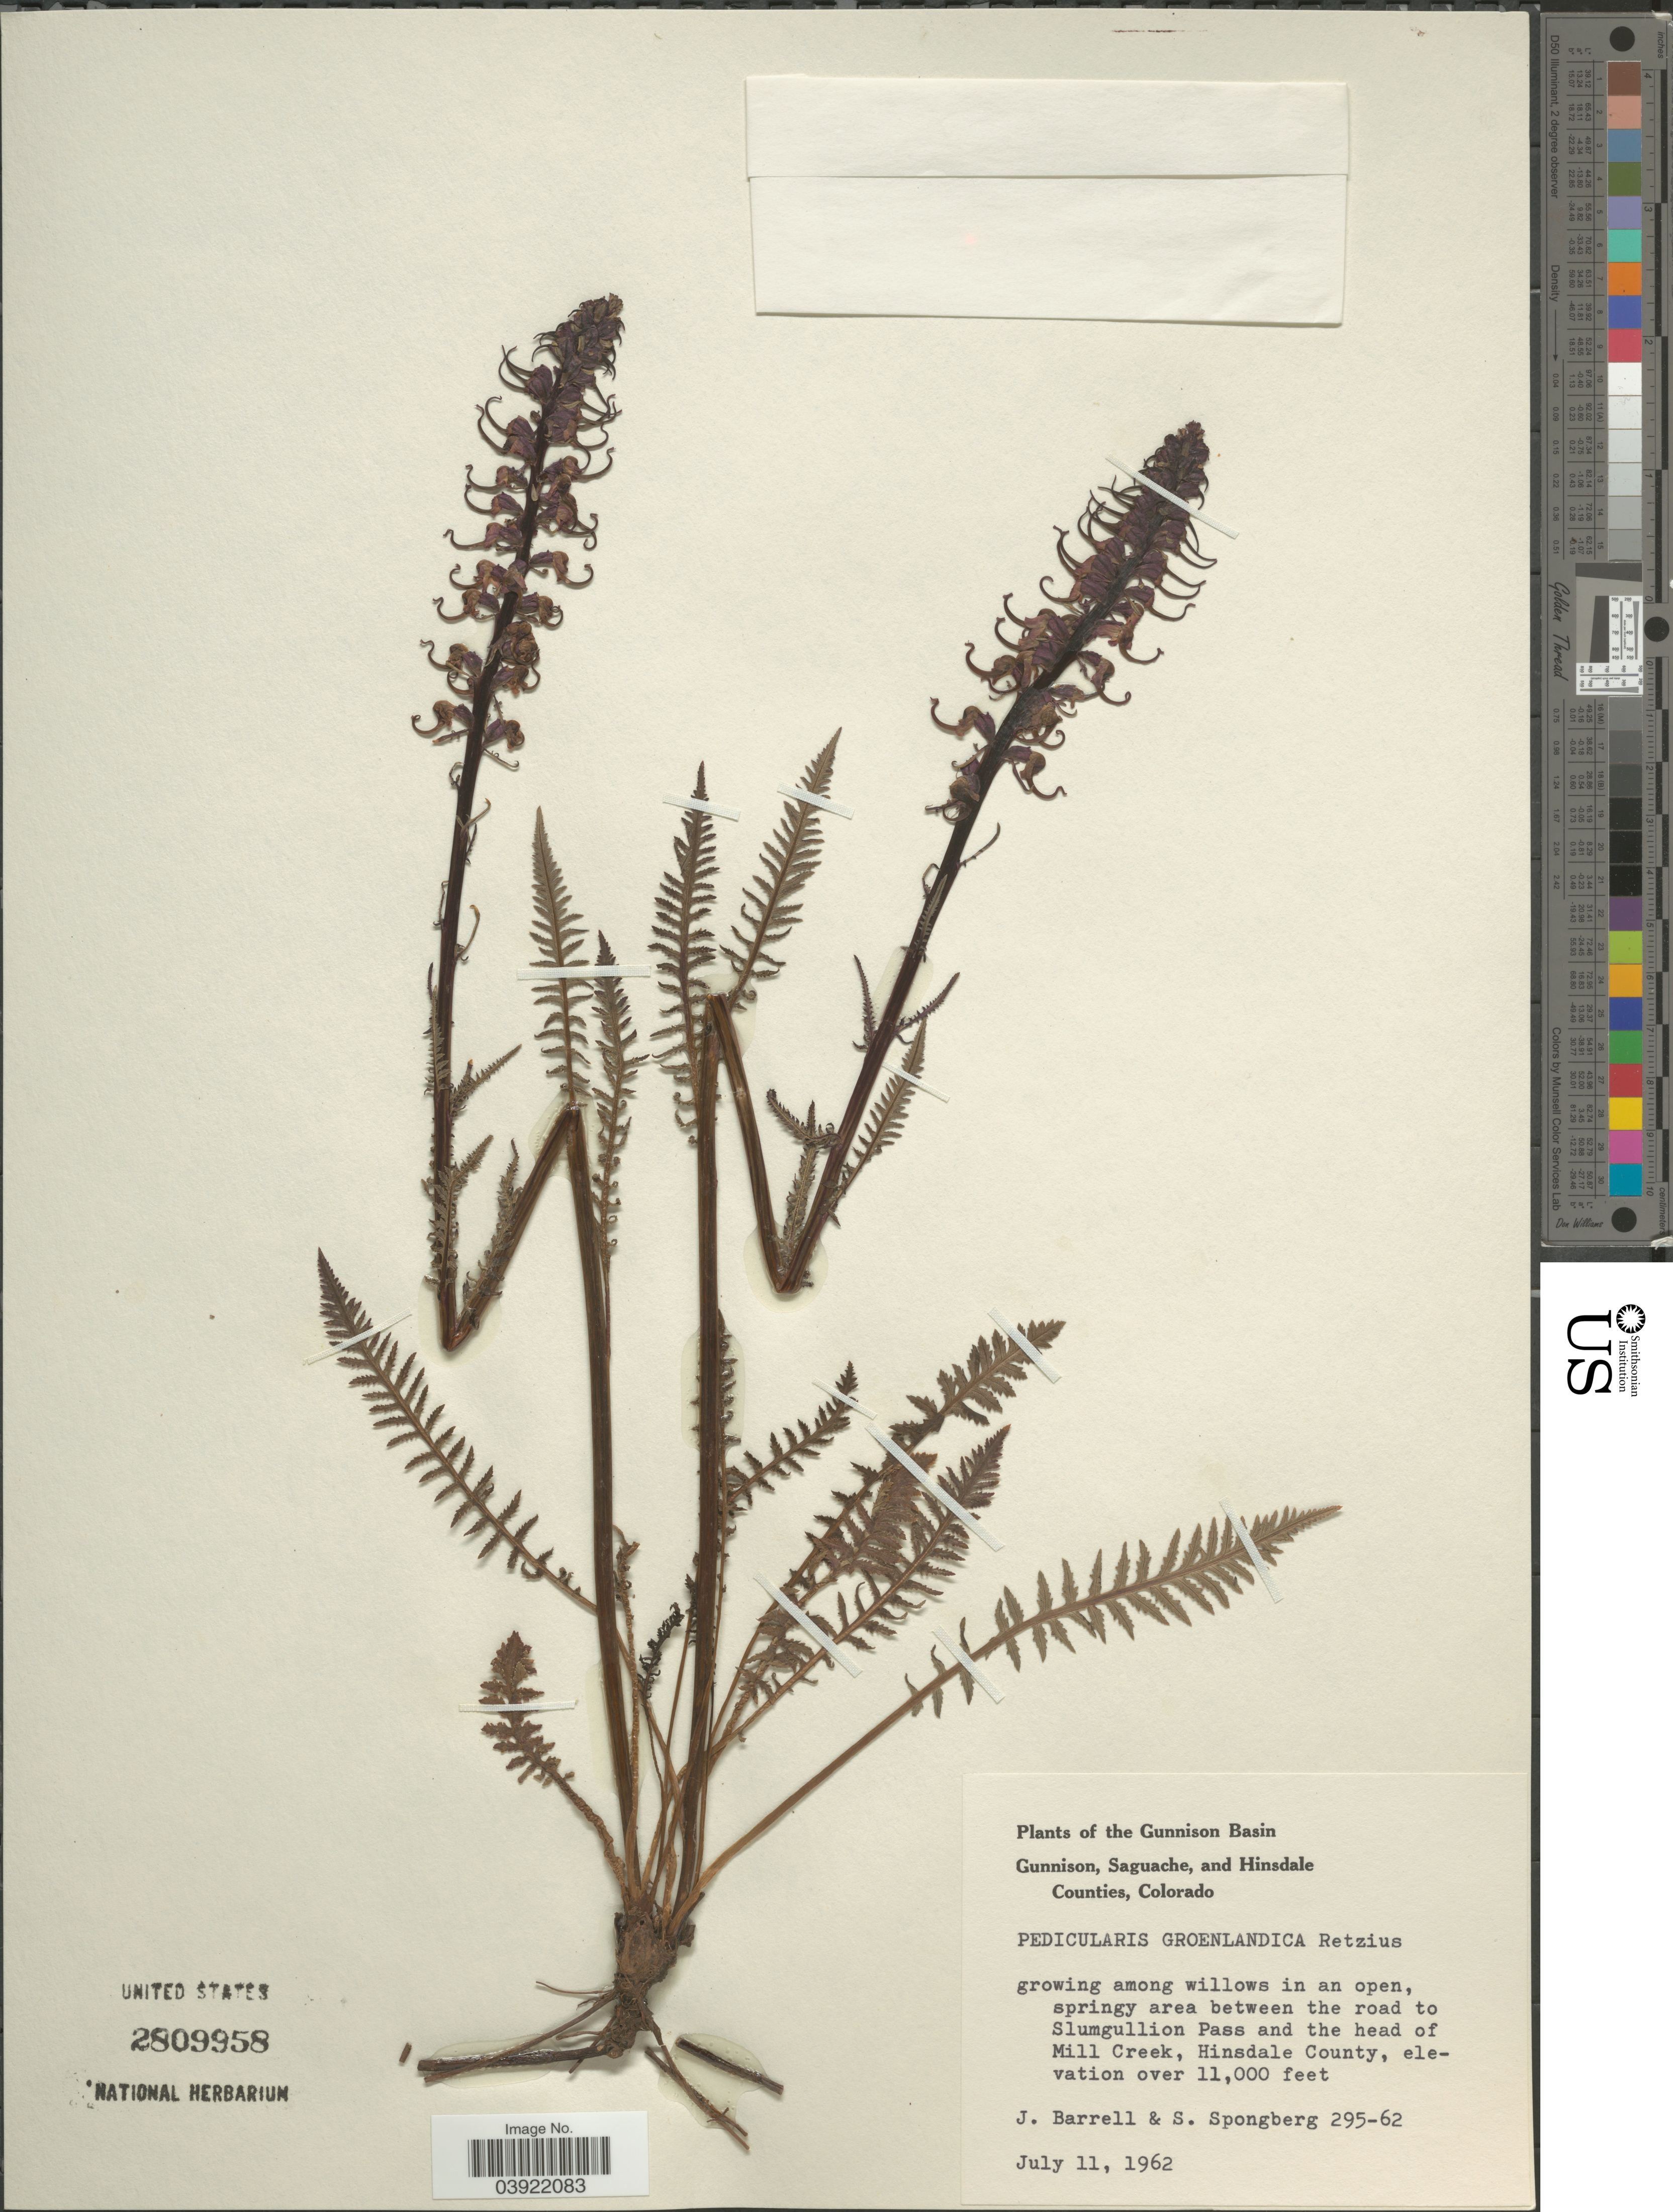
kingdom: Plantae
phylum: Tracheophyta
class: Magnoliopsida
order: Lamiales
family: Orobanchaceae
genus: Pedicularis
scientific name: Pedicularis groenlandica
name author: Retz.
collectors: J. Barrell & S. A.Spongberg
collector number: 295-62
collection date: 1962-07-11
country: United States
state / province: Colorado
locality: Gunnison Basin. Among willows in an open, springy area between the road to Slumgullion Pass and the head of Mill Creek, Hinsdale County.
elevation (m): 3353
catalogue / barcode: US 2809958